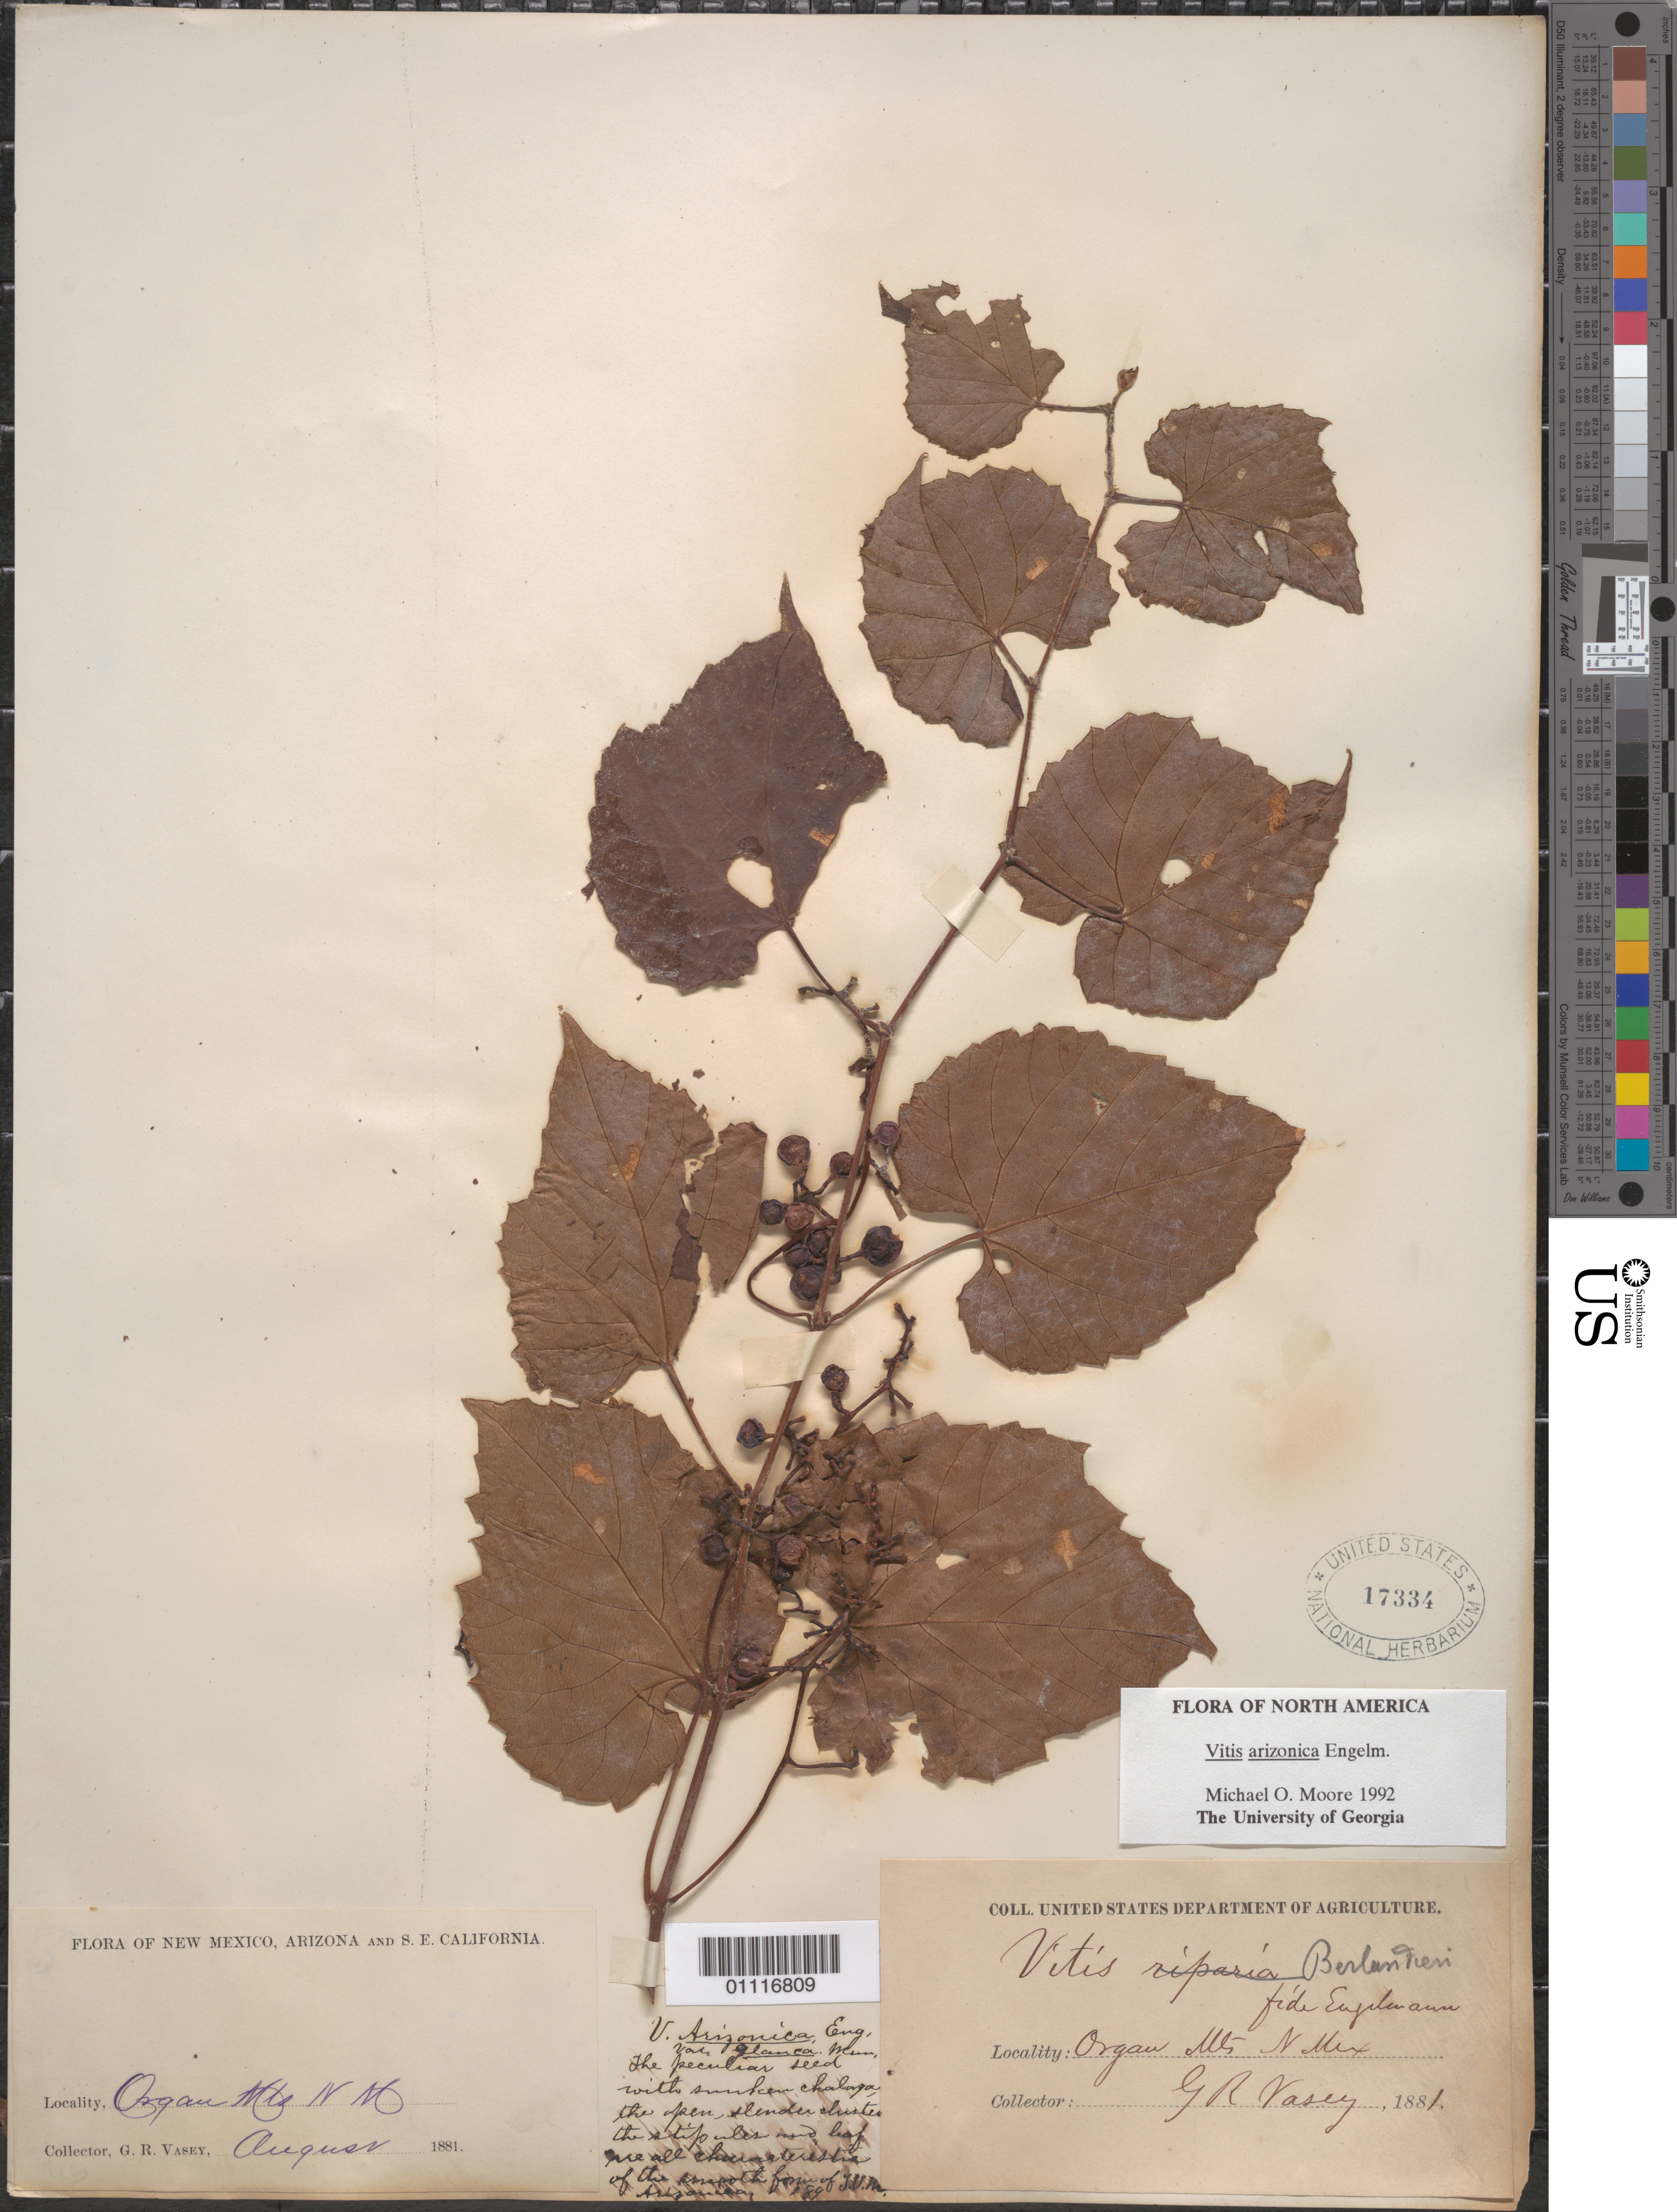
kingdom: Plantae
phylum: Tracheophyta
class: Magnoliopsida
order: Vitales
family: Vitaceae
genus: Vitis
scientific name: Vitis arizonica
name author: Engelm.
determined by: Moore, M. O.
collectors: G. R. Vasey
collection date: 1881-08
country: United States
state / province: New Mexico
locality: Organ Mt.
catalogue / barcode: US 17334